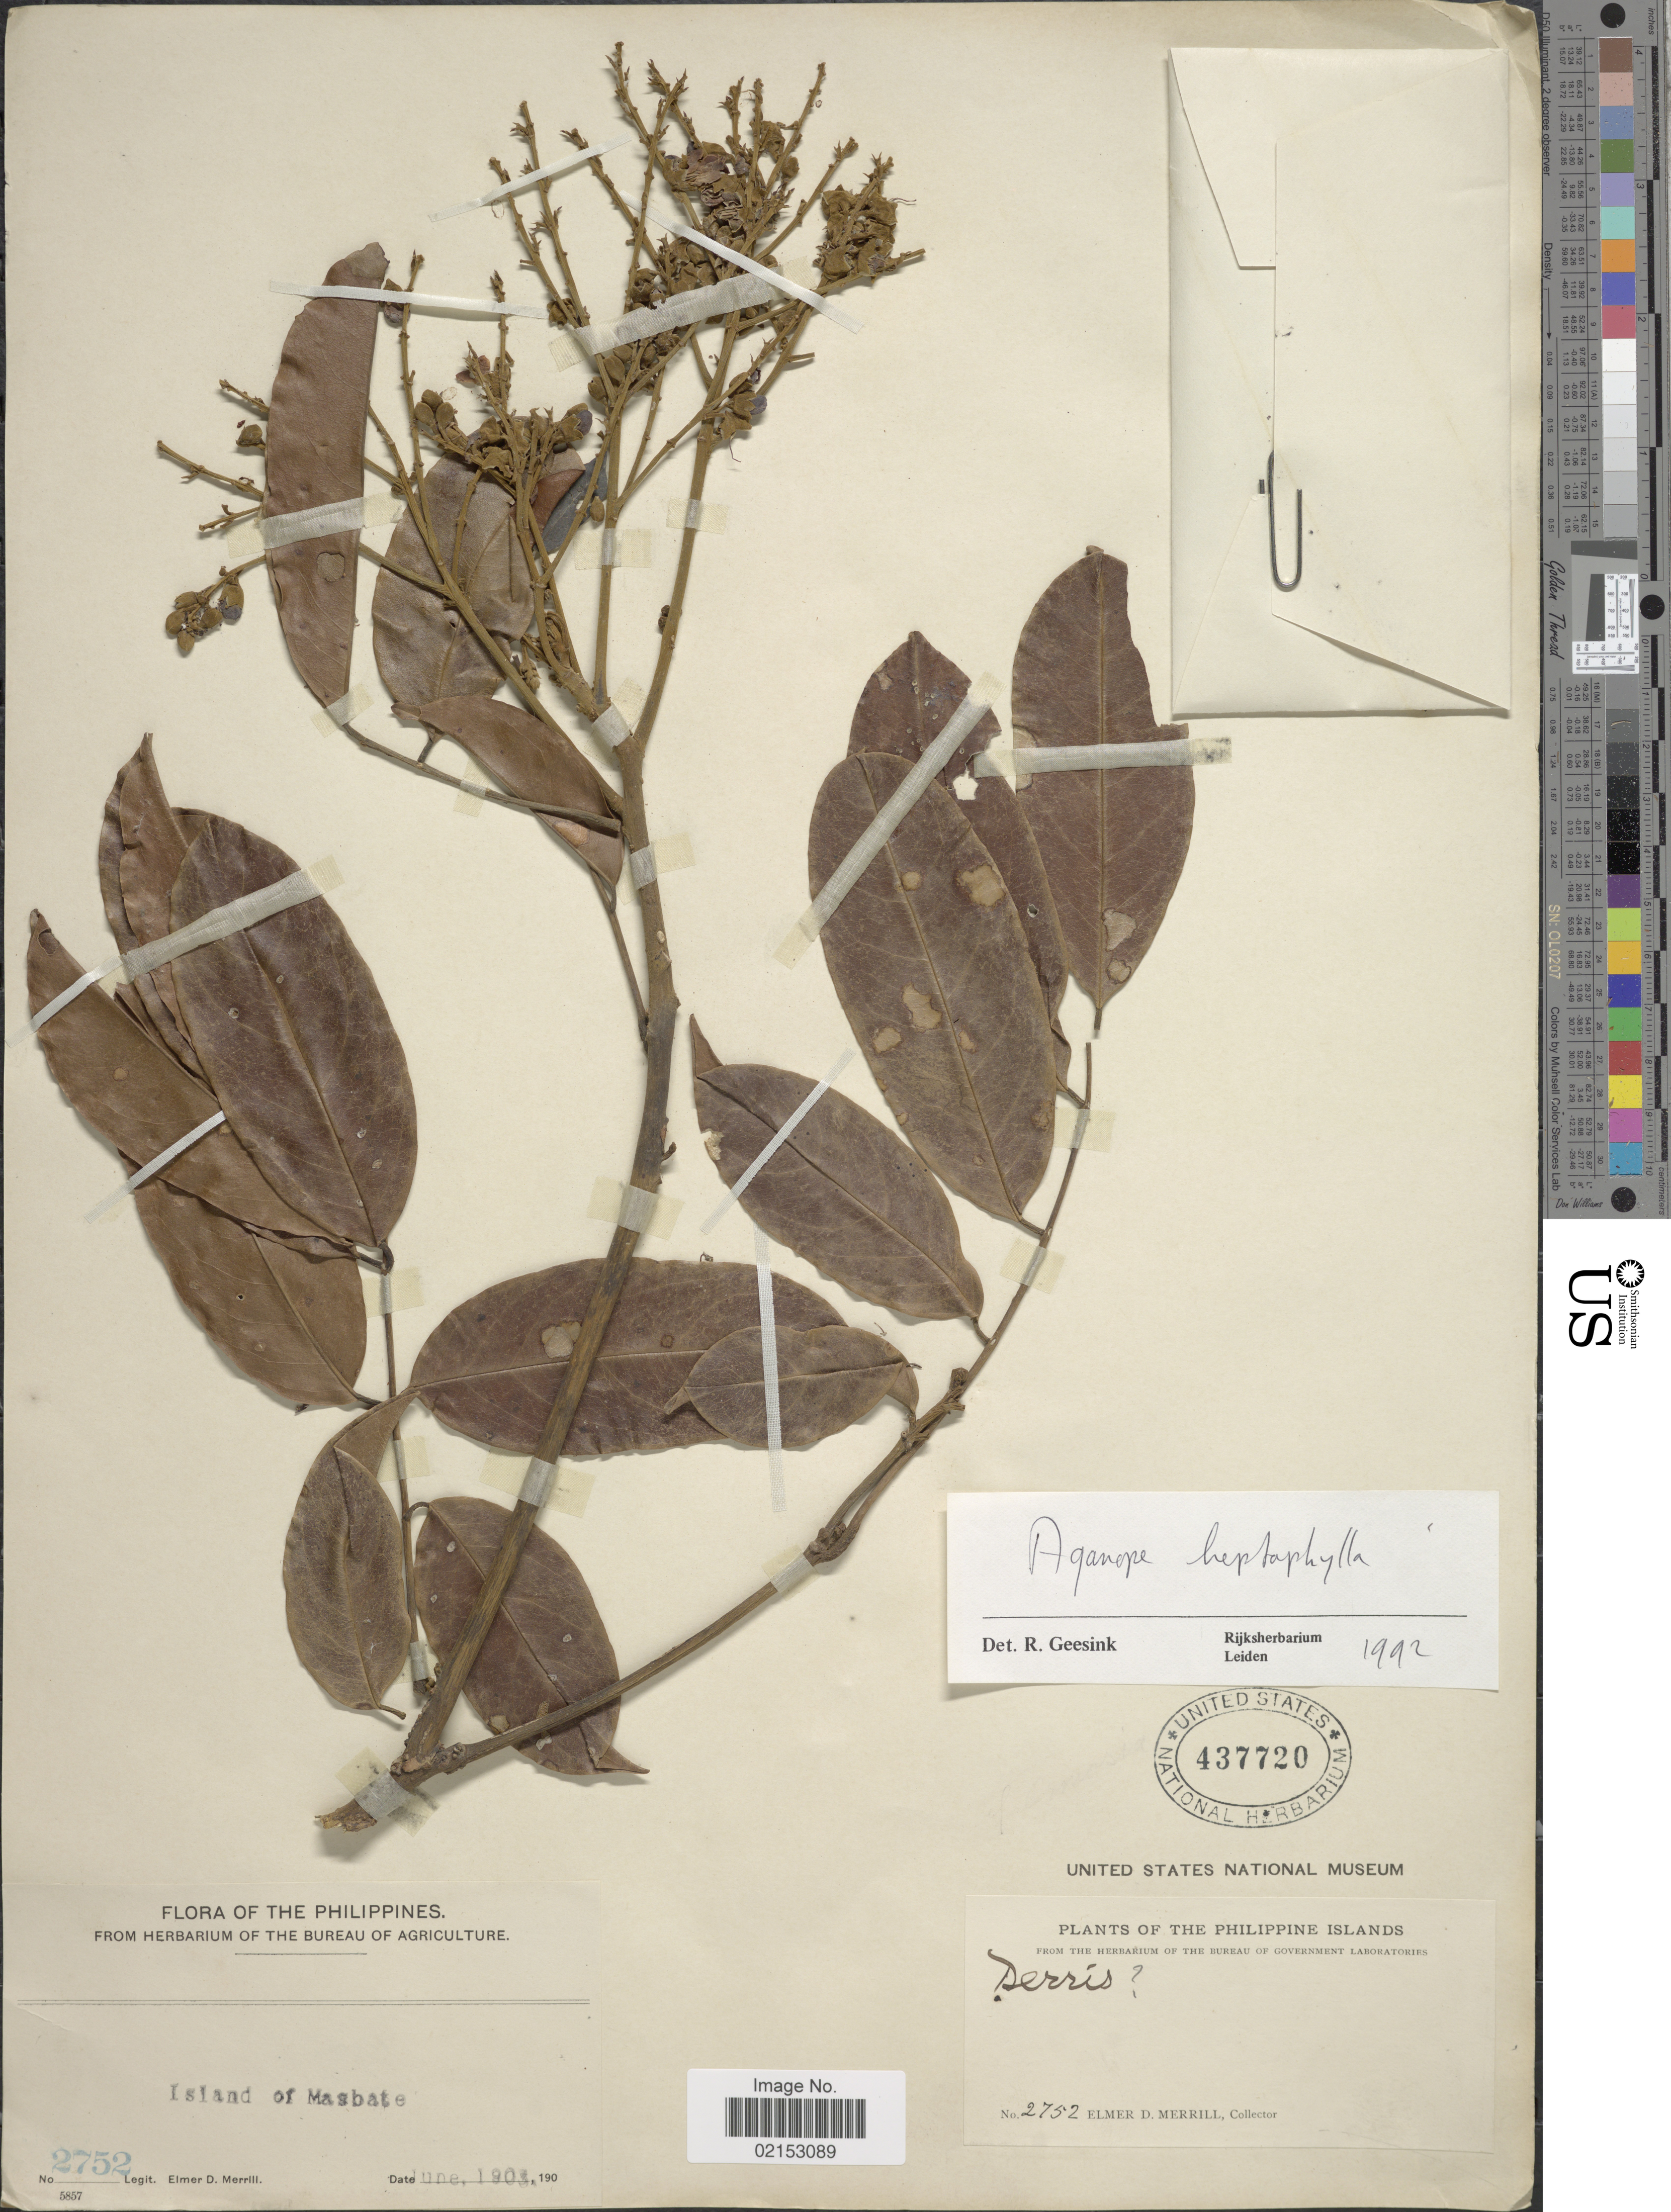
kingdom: Plantae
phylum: Tracheophyta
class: Magnoliopsida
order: Fabales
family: Fabaceae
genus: Aganope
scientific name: Aganope heptaphylla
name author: (L.) Polhill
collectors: E. D. Merrill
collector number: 2752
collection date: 1903-06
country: Philippines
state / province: Bicol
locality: The Philippine Islands, Island of Masbate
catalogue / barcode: US 437720